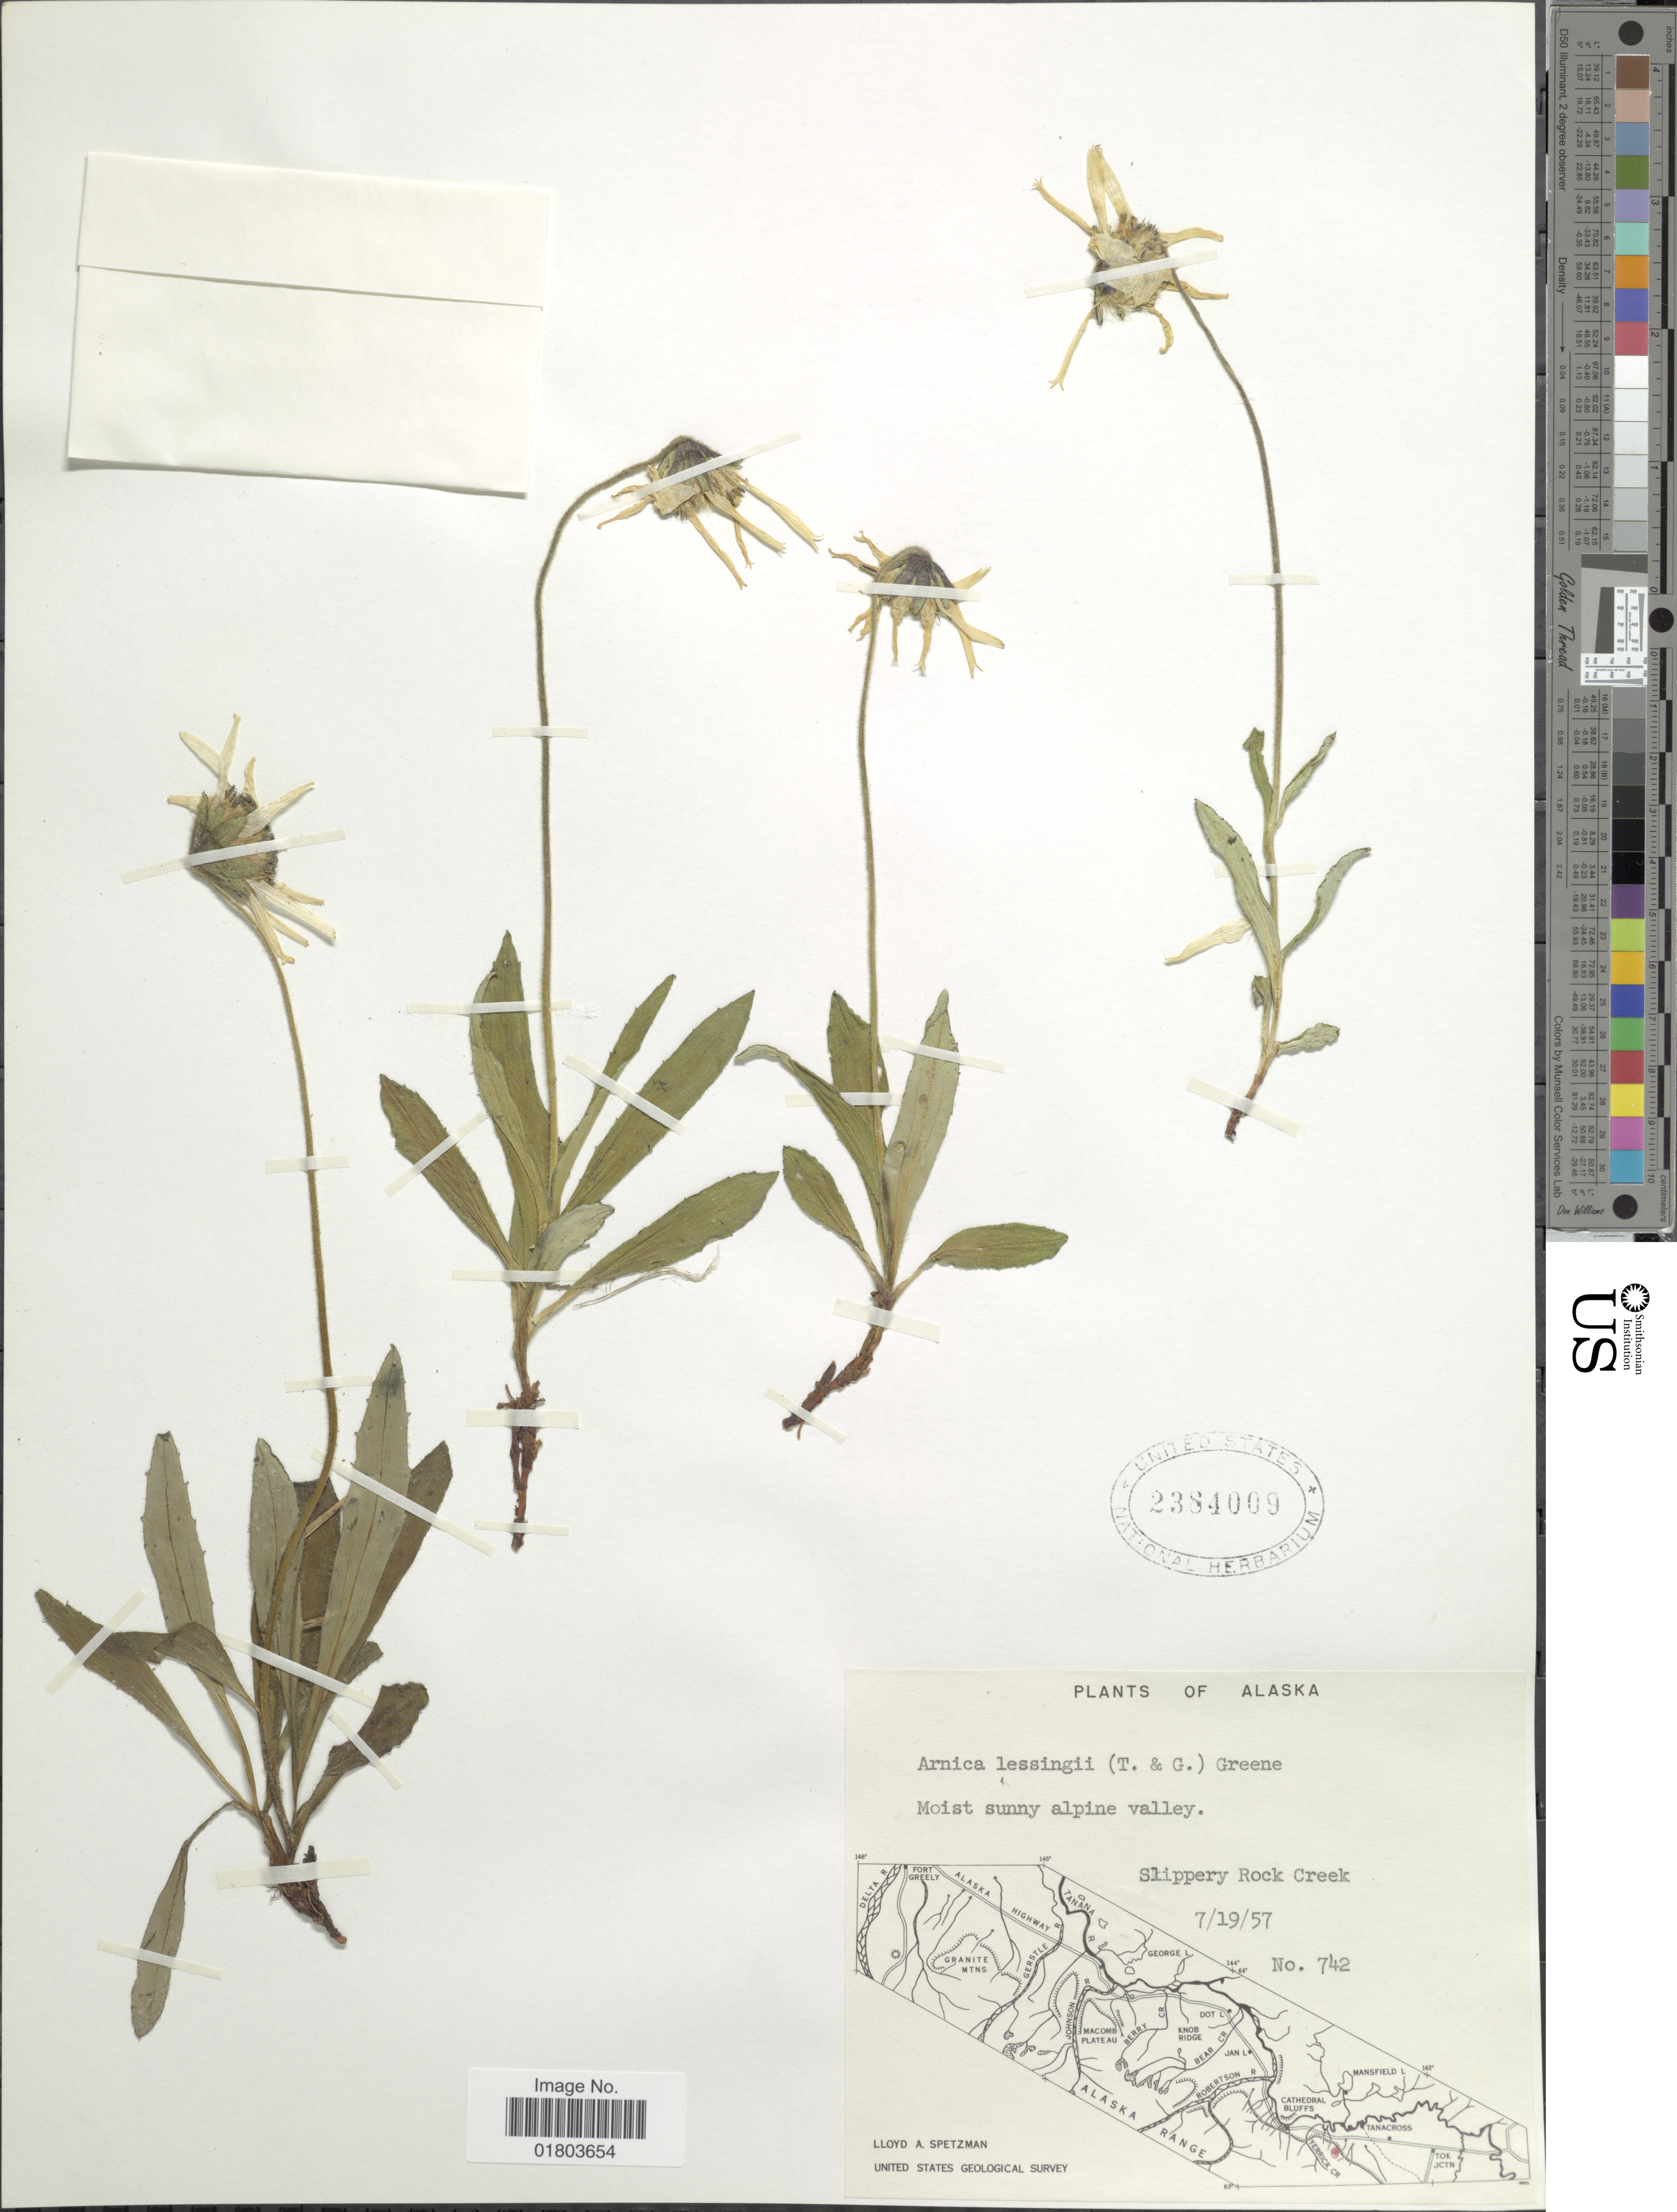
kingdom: Plantae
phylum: Tracheophyta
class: Magnoliopsida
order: Asterales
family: Asteraceae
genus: Arnica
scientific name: Arnica lessingii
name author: (Torr. & A. Gray) Greene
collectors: L. Spetzman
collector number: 742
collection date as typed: Transcribed d/m/y: 19/7/57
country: United States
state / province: Alaska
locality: Moist sunny alpine valley, Slippery Rock Creek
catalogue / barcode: US 2384009